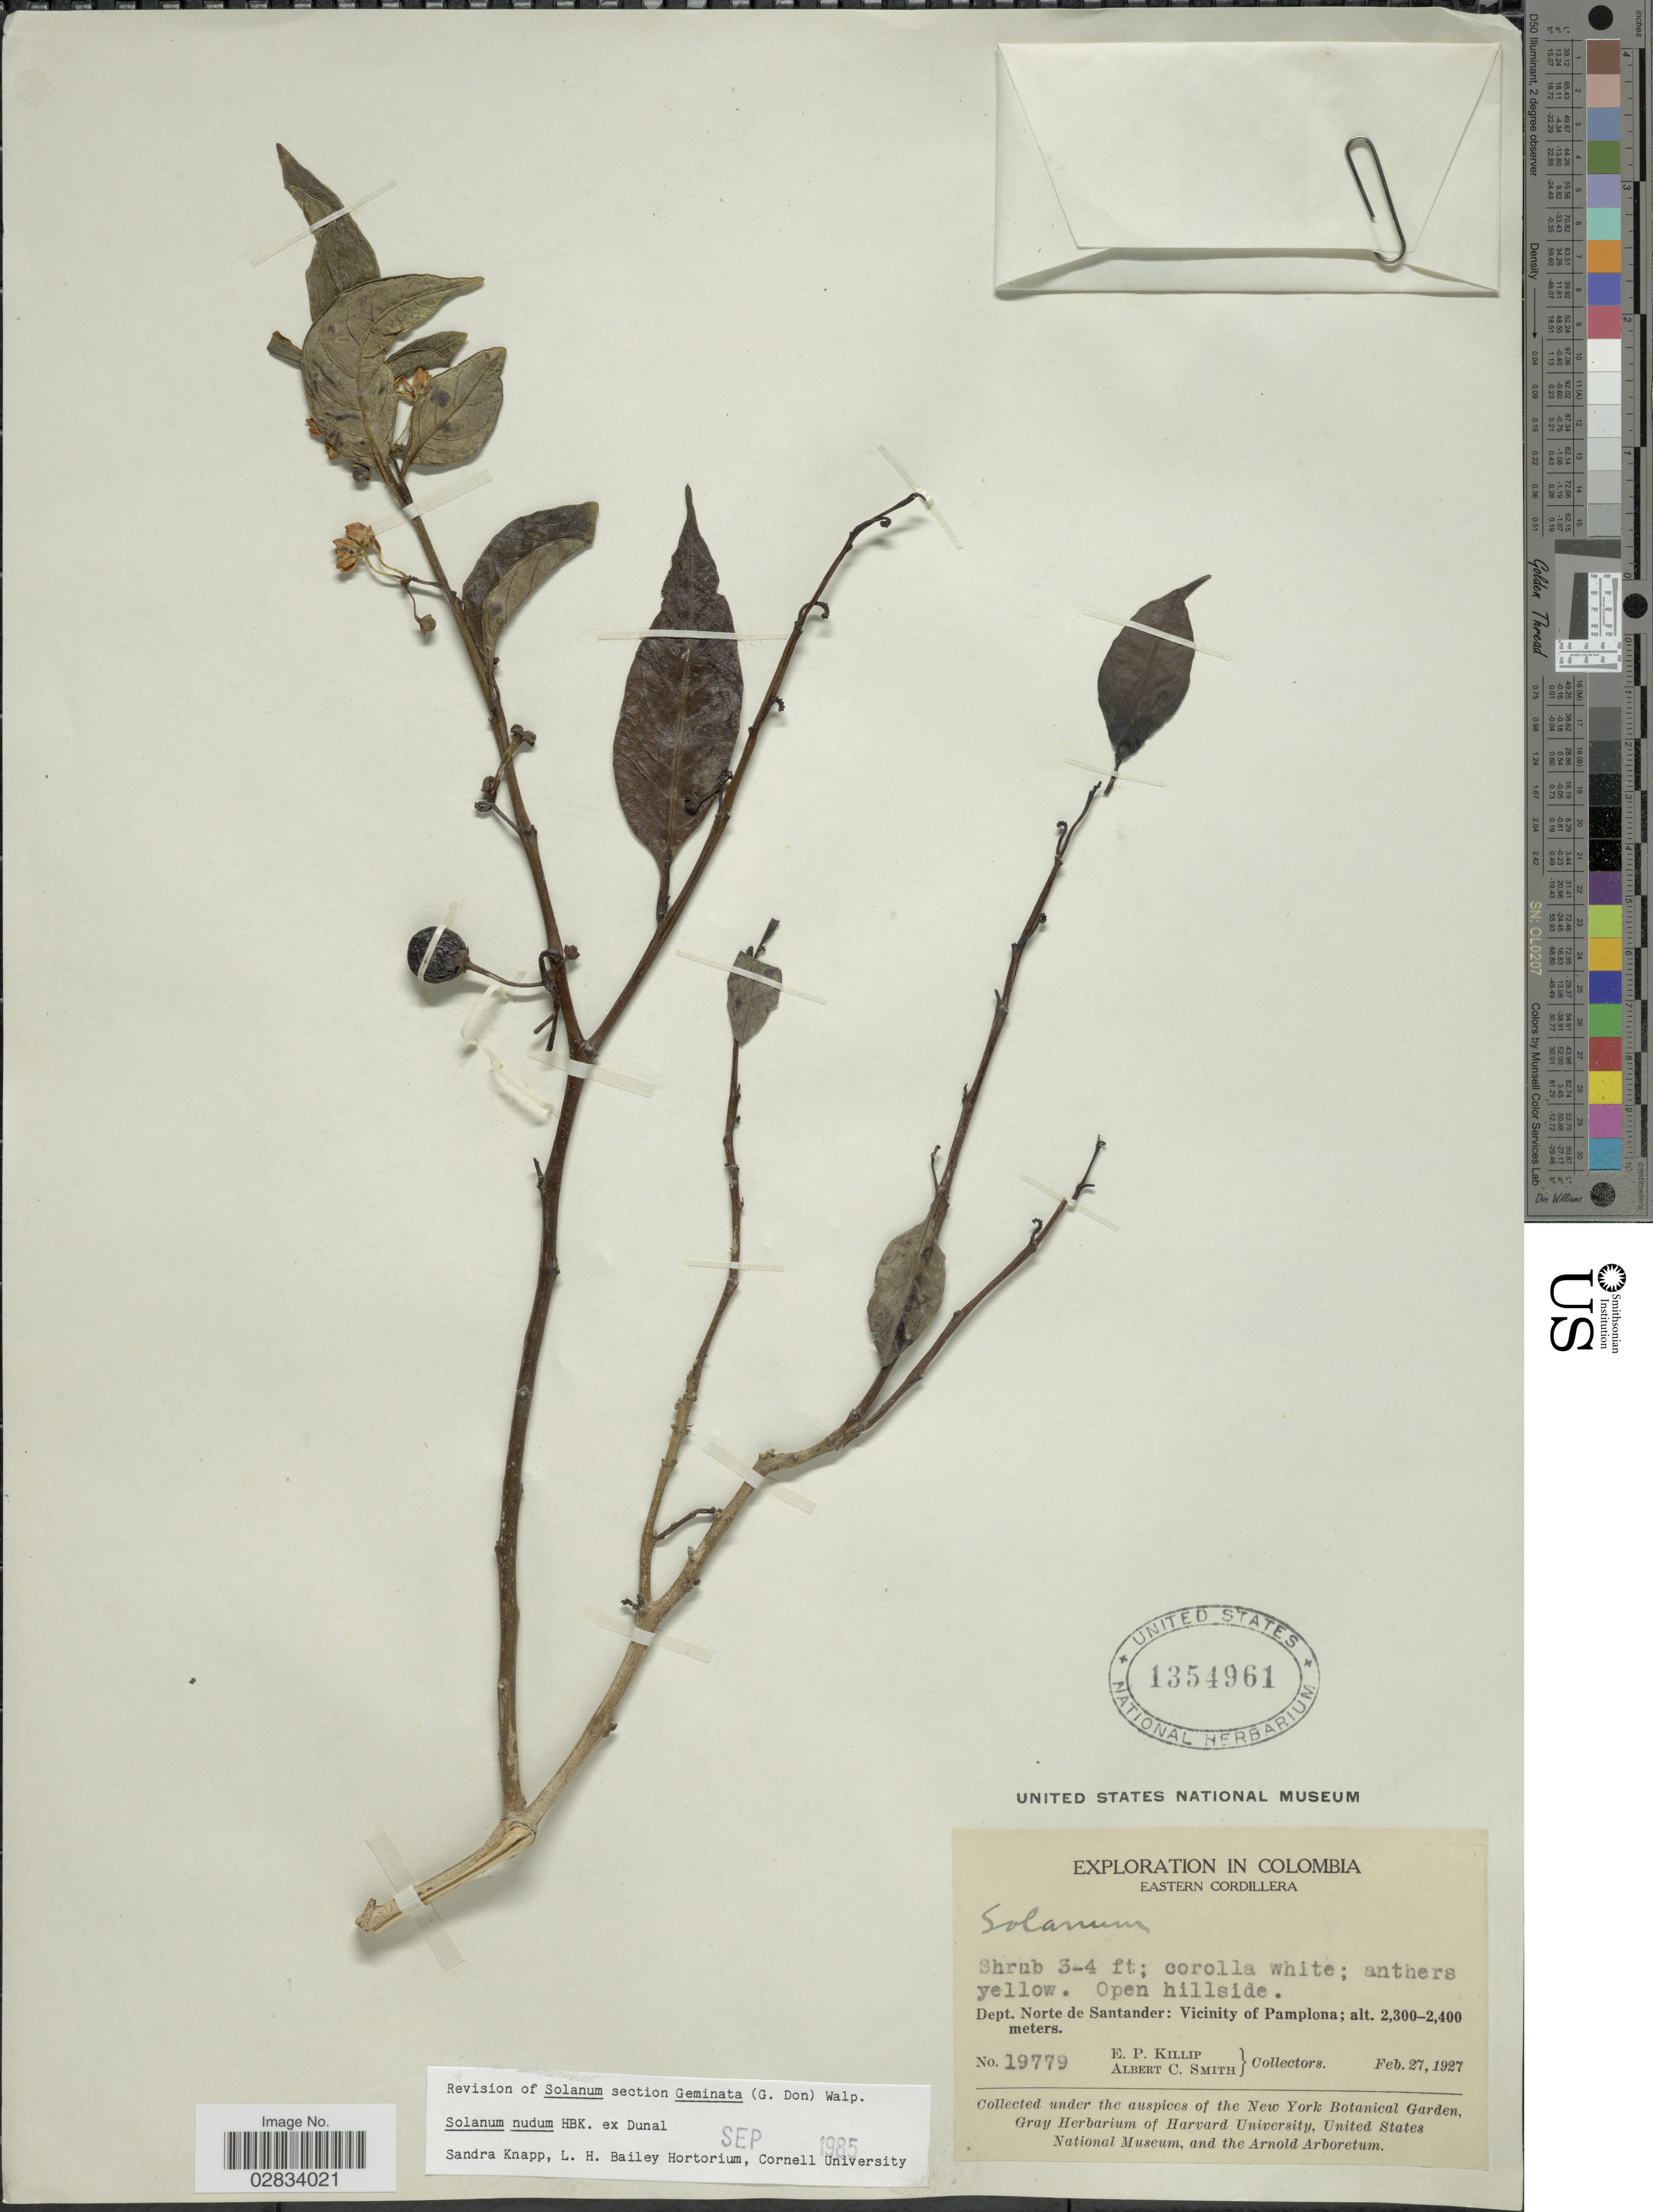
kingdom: Plantae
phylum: Tracheophyta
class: Magnoliopsida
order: Solanales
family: Solanaceae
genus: Solanum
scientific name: Solanum nudum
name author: Dunal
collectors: E. P. Killip & A. C. Smith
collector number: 19779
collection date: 1927-02-27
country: Colombia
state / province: Norte de Santander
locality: Eastern Cordillera, Dept. Norte de Santander: Vicinity of Pamplona.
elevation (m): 2300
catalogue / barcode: US 1354961